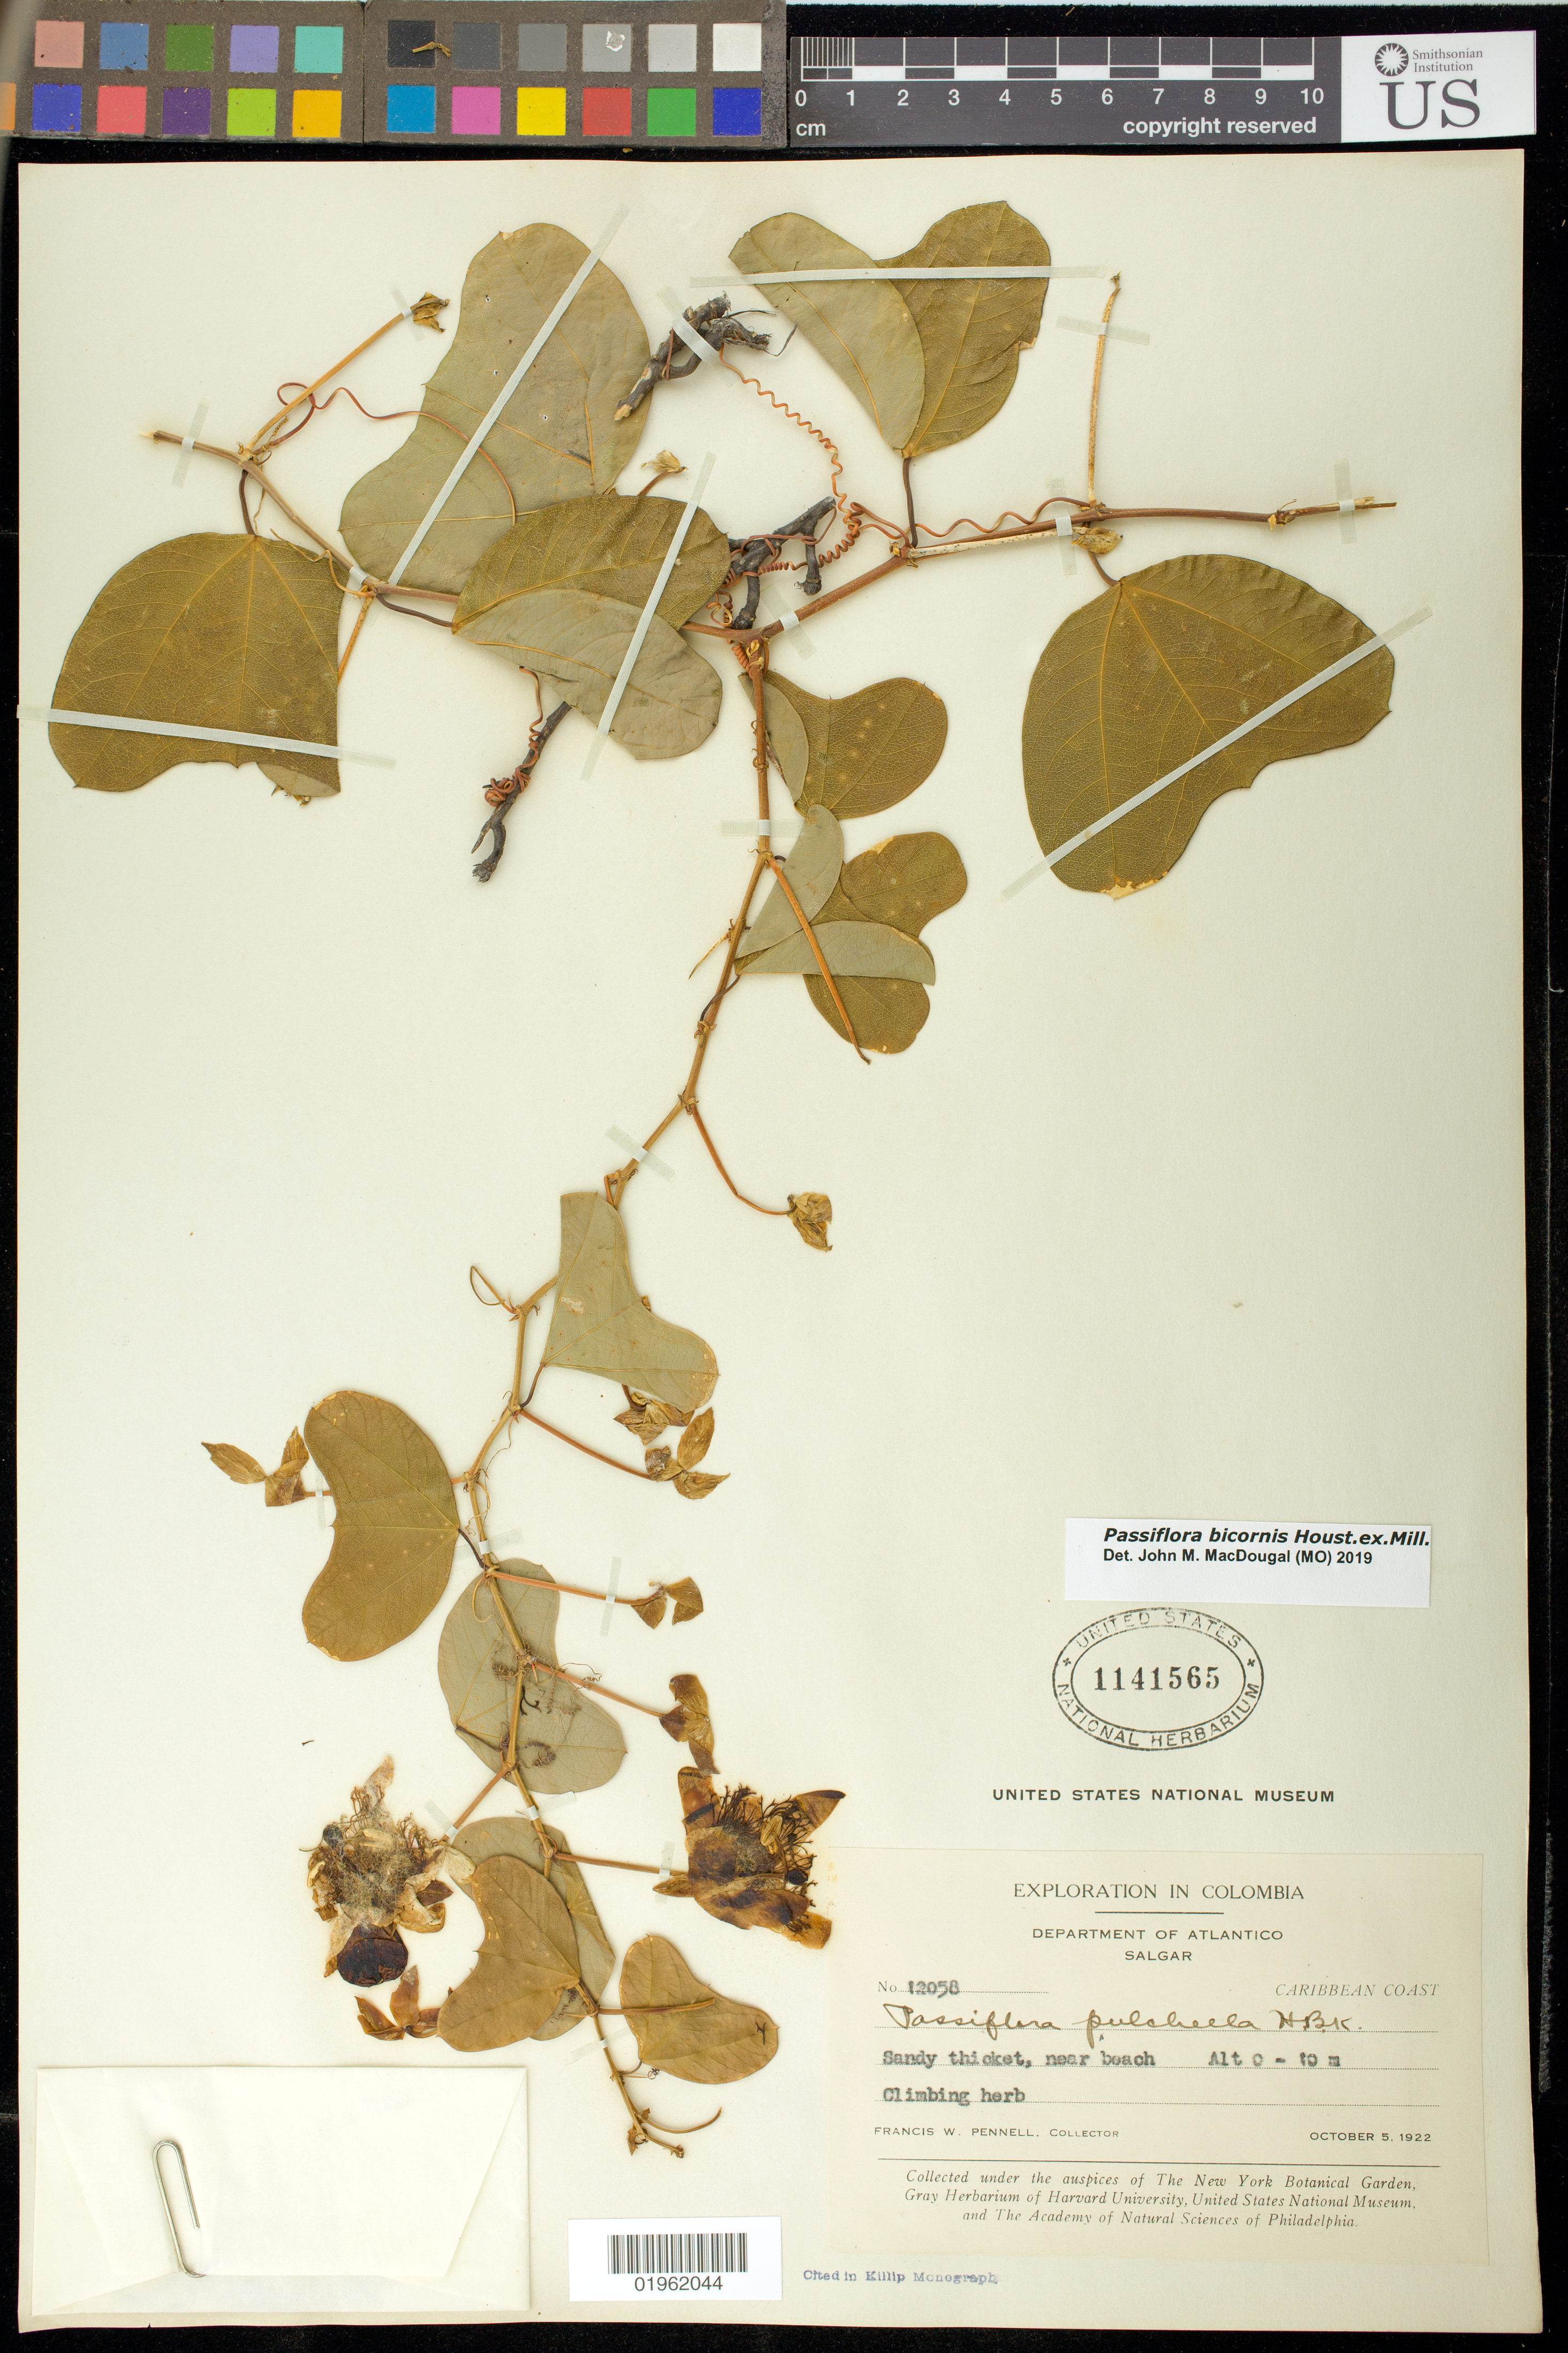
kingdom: Plantae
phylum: Tracheophyta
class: Magnoliopsida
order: Malpighiales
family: Passifloraceae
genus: Passiflora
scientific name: Passiflora bicornis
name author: Houst. ex Mill.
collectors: F. W. Pennell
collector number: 12058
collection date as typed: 5 Oct 1922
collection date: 1922-10-05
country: Colombia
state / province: Atlántico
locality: Salgar. Caribbian Coast.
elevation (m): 0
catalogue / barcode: US 1141565